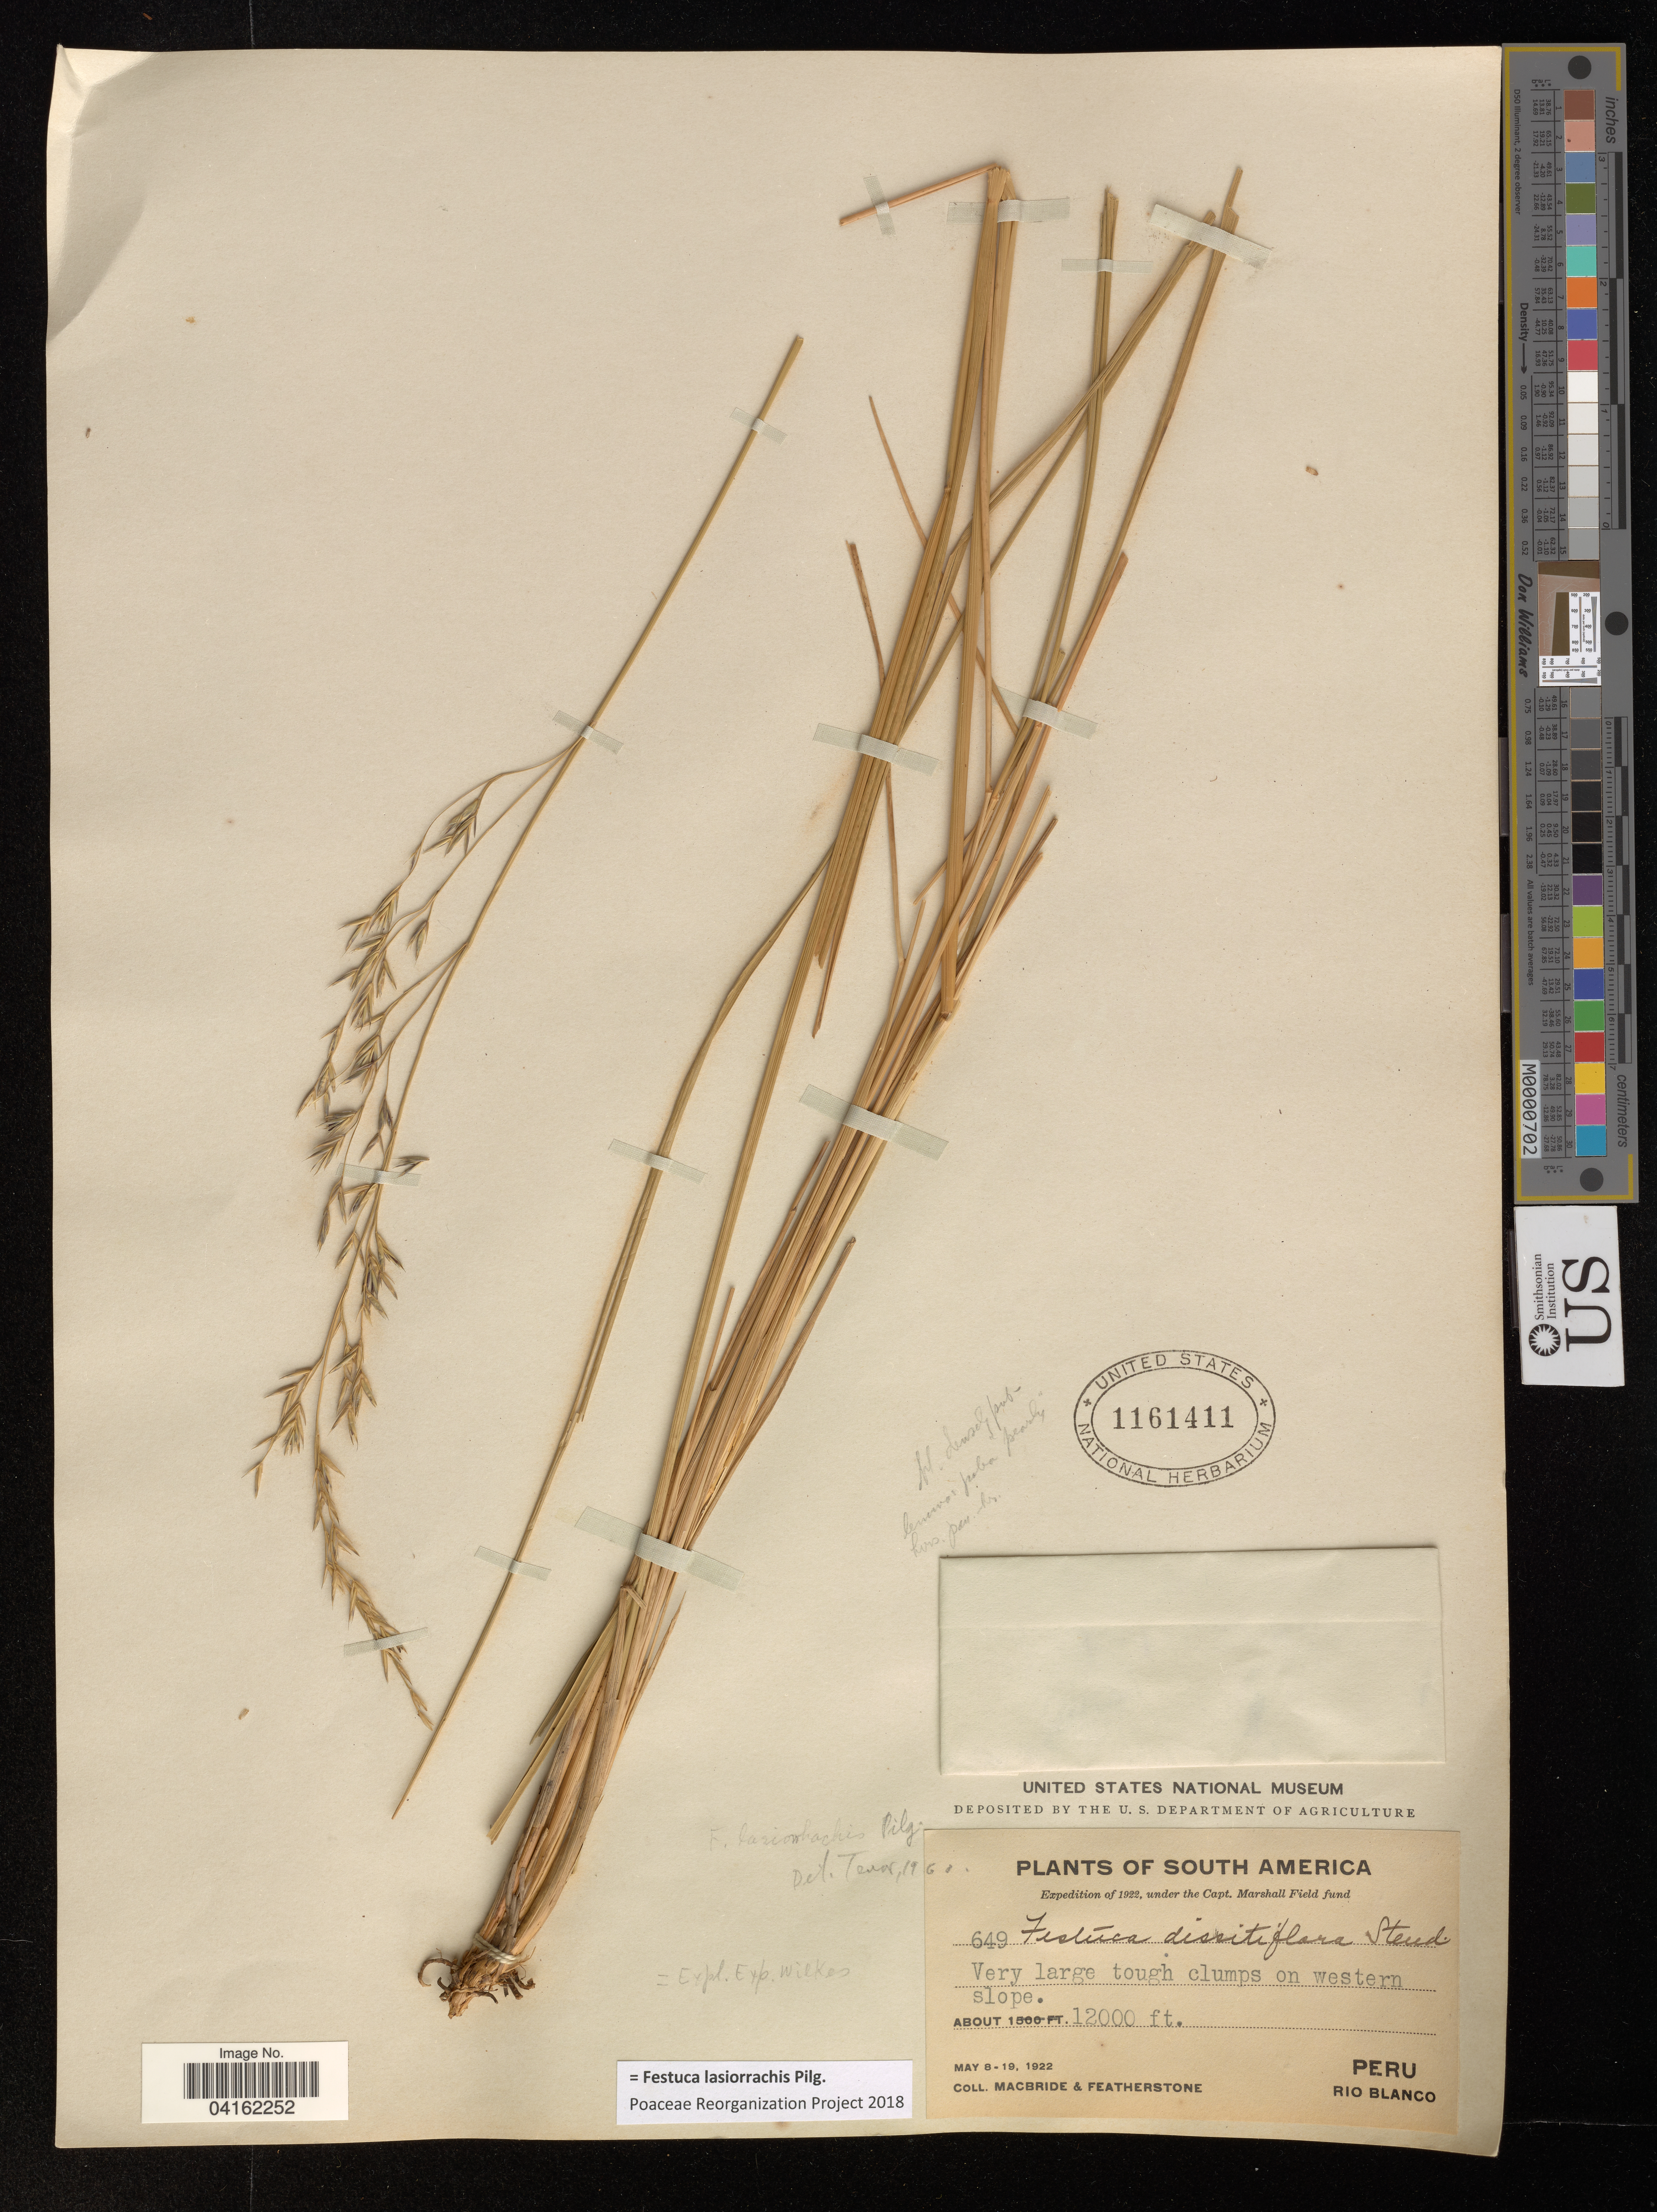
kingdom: Plantae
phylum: Tracheophyta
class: Liliopsida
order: Poales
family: Poaceae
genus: Festuca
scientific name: Festuca lasiorrhachis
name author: Pilg.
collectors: Macbride, -- & -. Featherstone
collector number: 649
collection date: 1922-05-08/1922-05-19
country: Peru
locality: Very large tough clumps on western slope. Rio Blanco.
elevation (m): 3658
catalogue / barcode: US 1161411